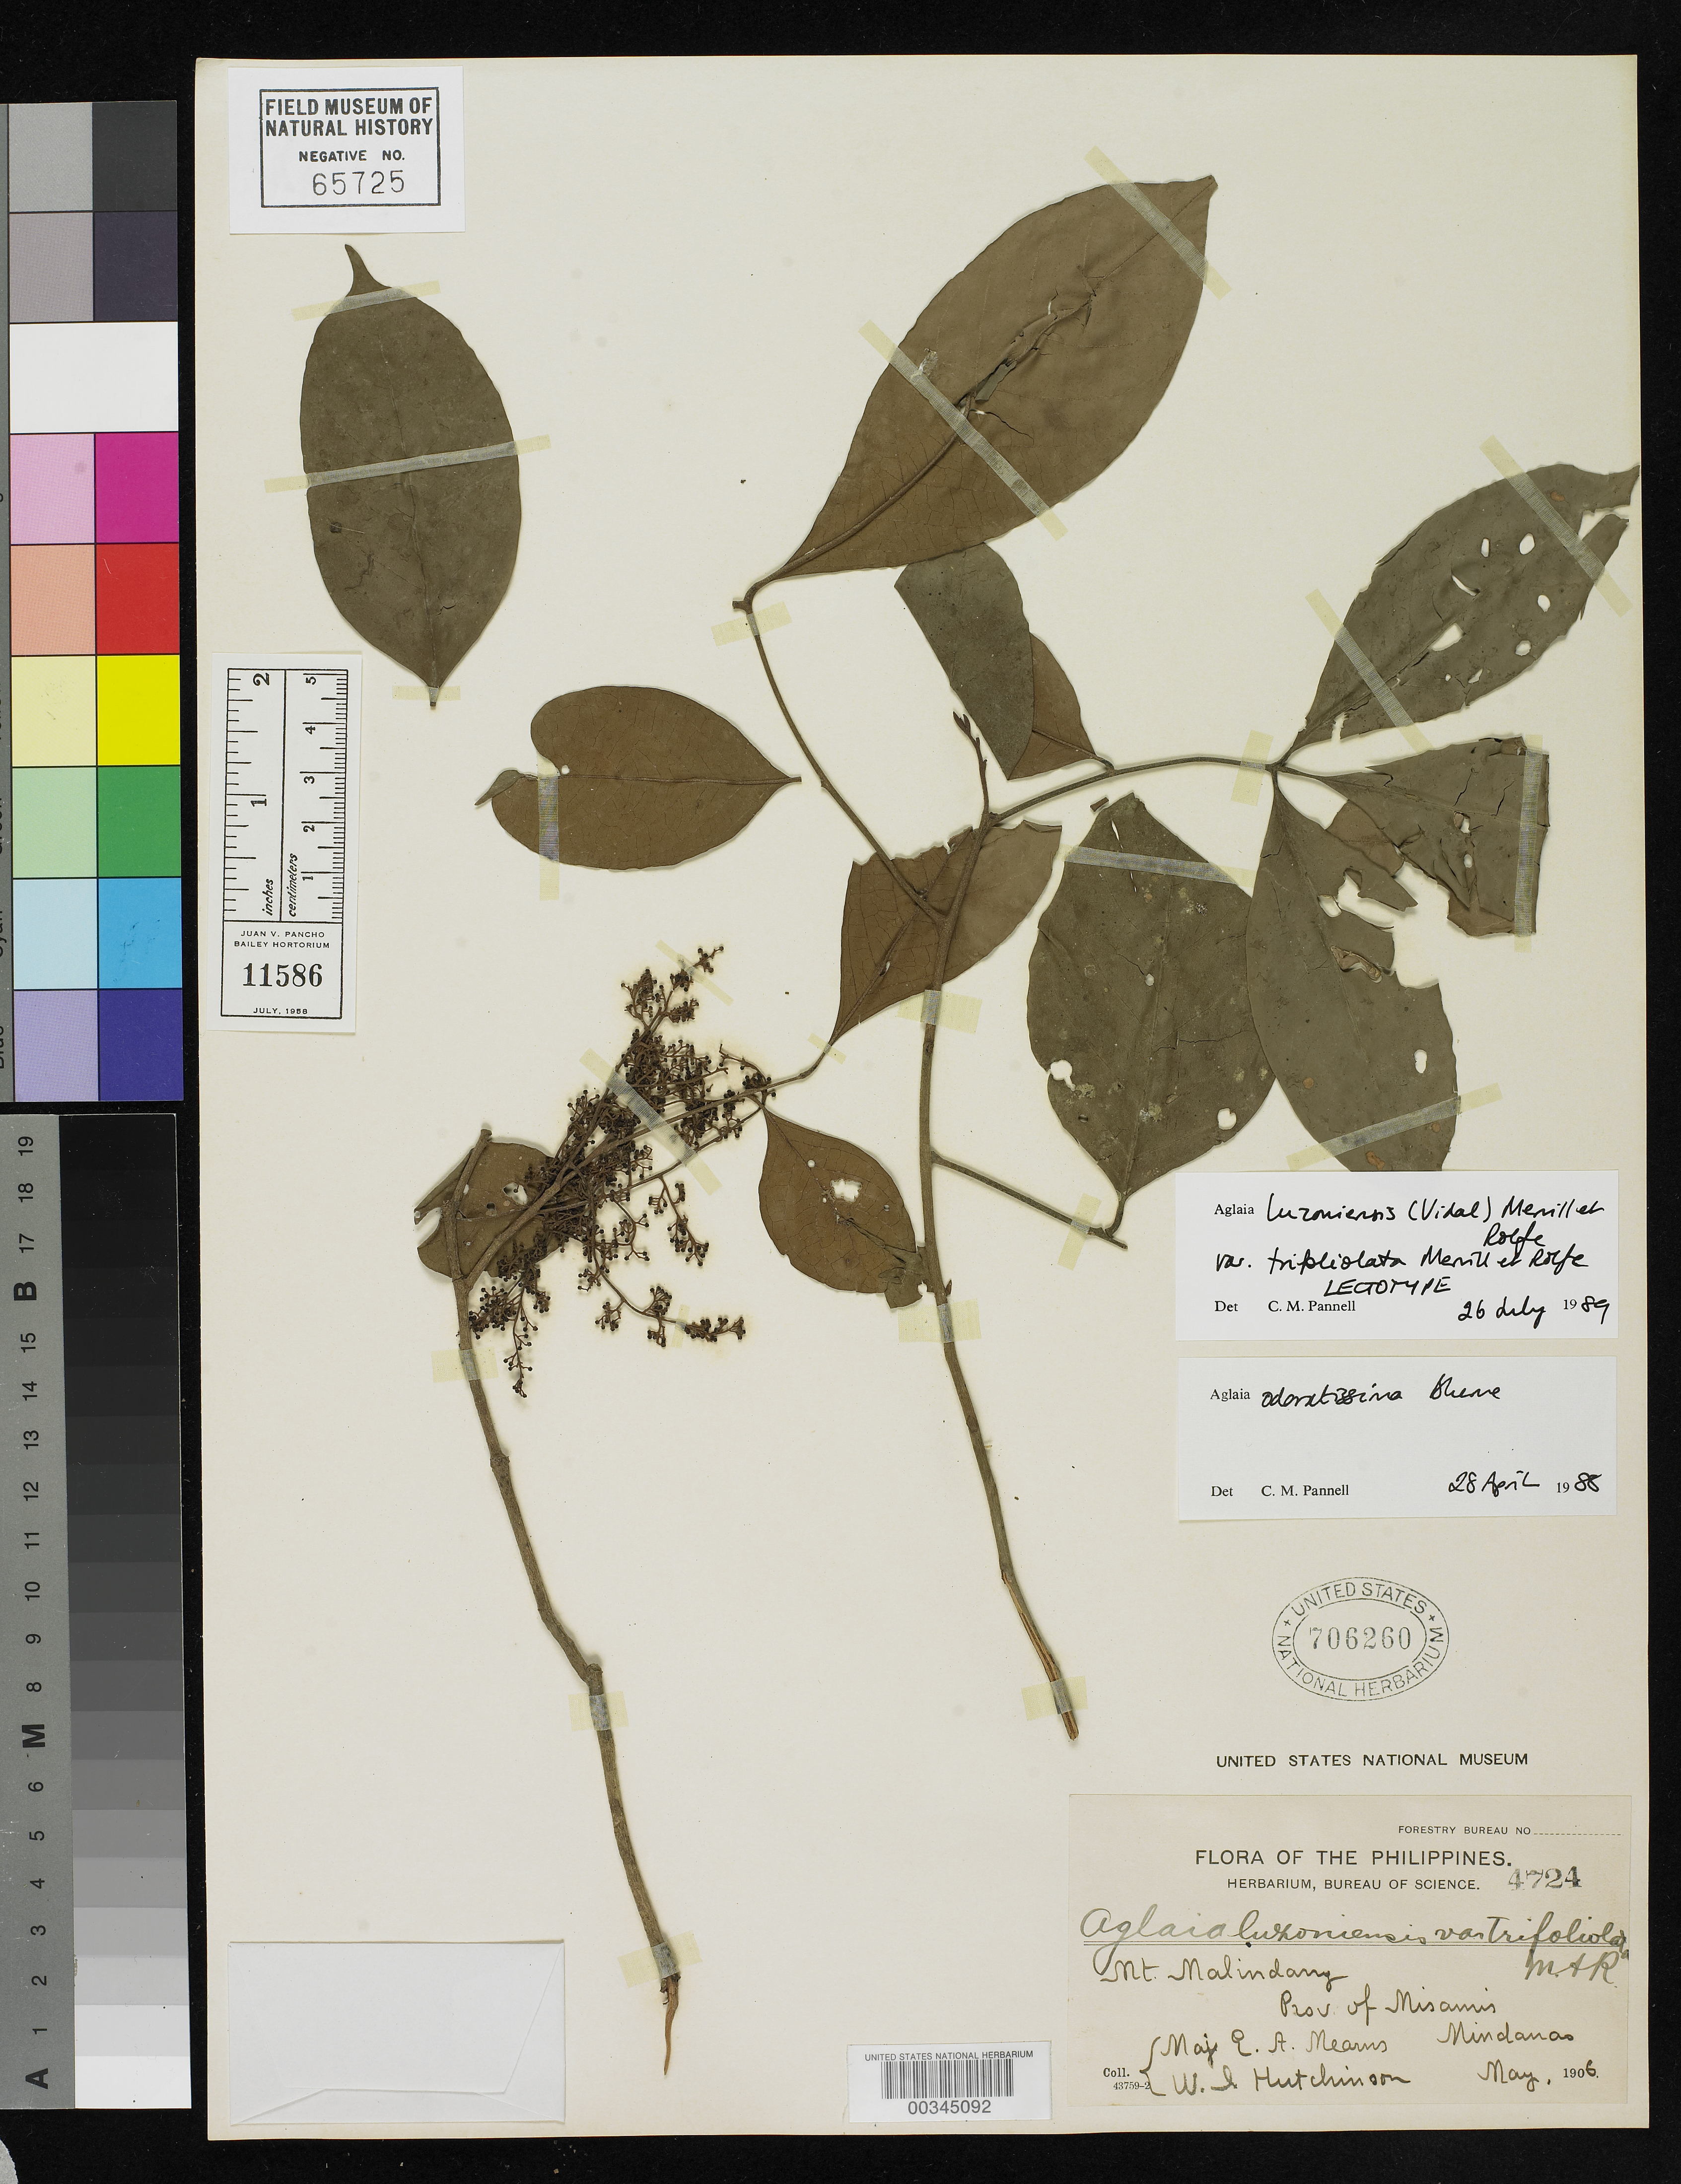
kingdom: Plantae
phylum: Tracheophyta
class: Magnoliopsida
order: Sapindales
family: Meliaceae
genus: Aglaia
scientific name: Aglaia luzoniensis var. trifoliata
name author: Merr. & Rolfe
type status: Lectotype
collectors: E. A. Mearns & W. I. Hutchinson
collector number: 4724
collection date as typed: May 1906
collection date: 1906-05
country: Philippines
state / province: Northern Mindanao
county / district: Misamis Occidental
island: Mindanao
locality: Mount Malindang.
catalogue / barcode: US 706260